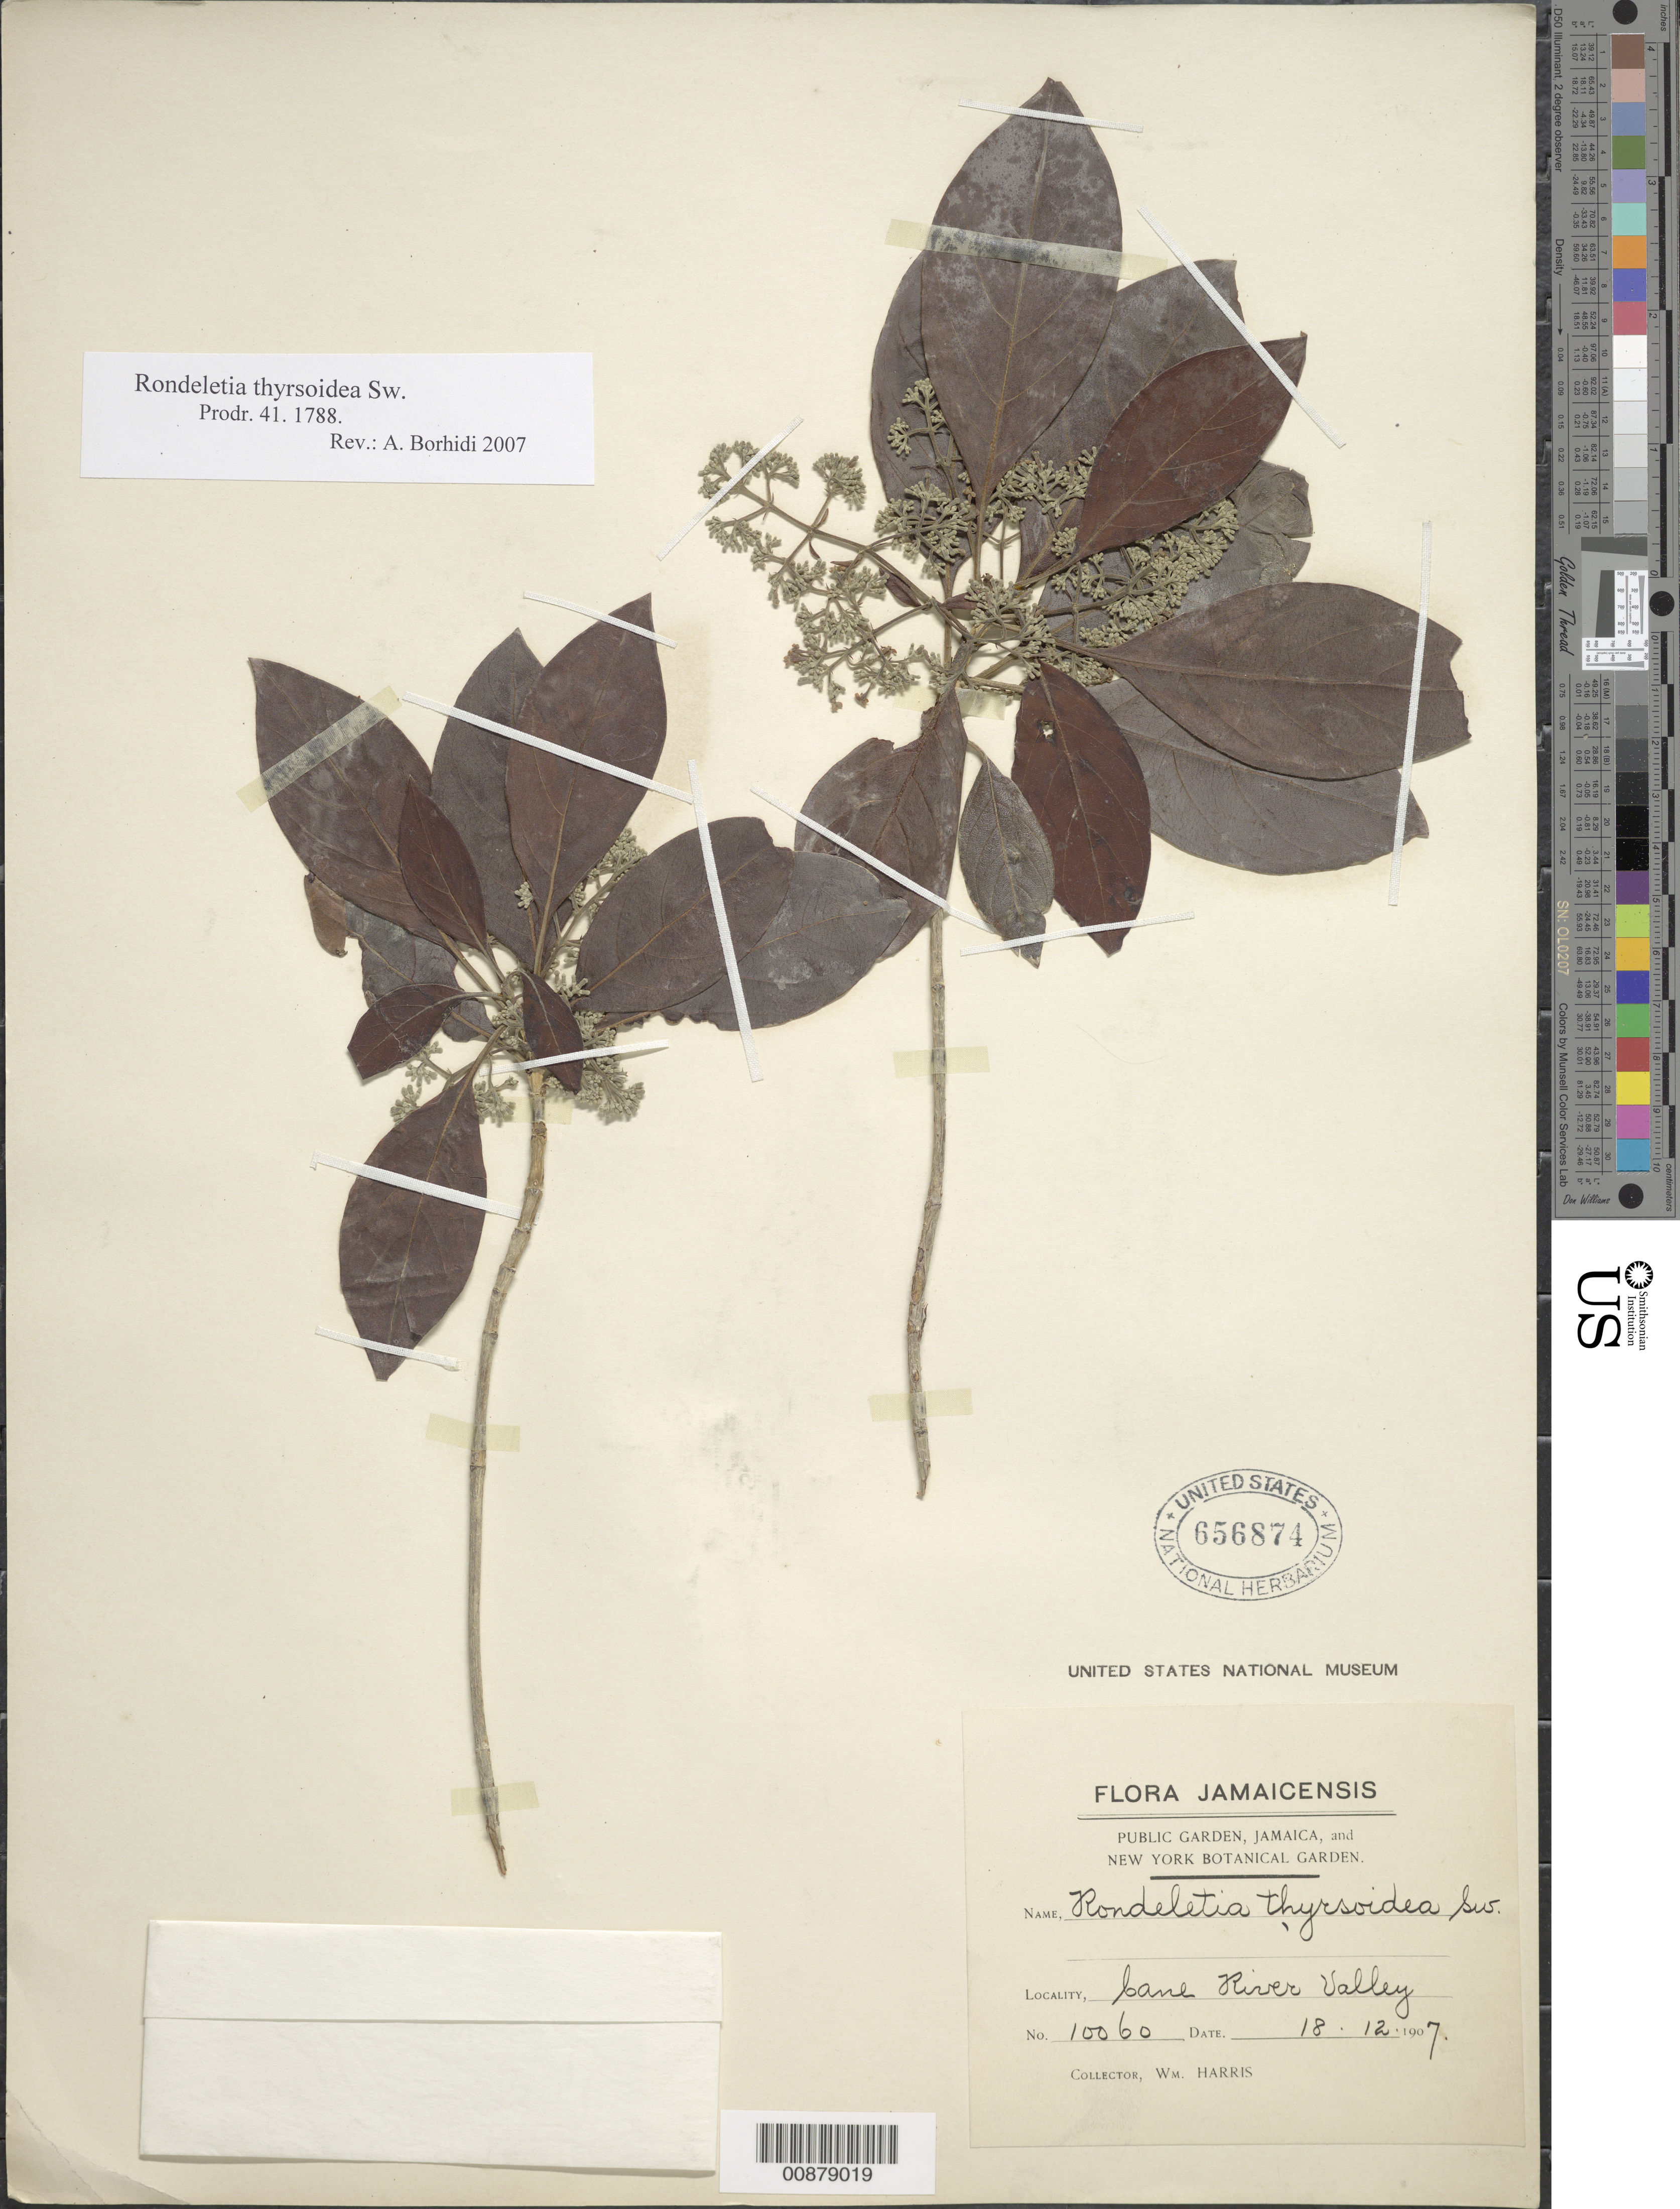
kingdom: Plantae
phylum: Tracheophyta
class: Magnoliopsida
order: Gentianales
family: Rubiaceae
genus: Rondeletia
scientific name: Rondeletia thyrsoidea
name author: Sw.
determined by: Borhidi, Attila L.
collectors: W. H. Harris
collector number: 10060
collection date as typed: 18 Dec 1907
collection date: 1907-12-18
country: Jamaica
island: Jamaica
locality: Cane River Valley.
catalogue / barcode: US 656874